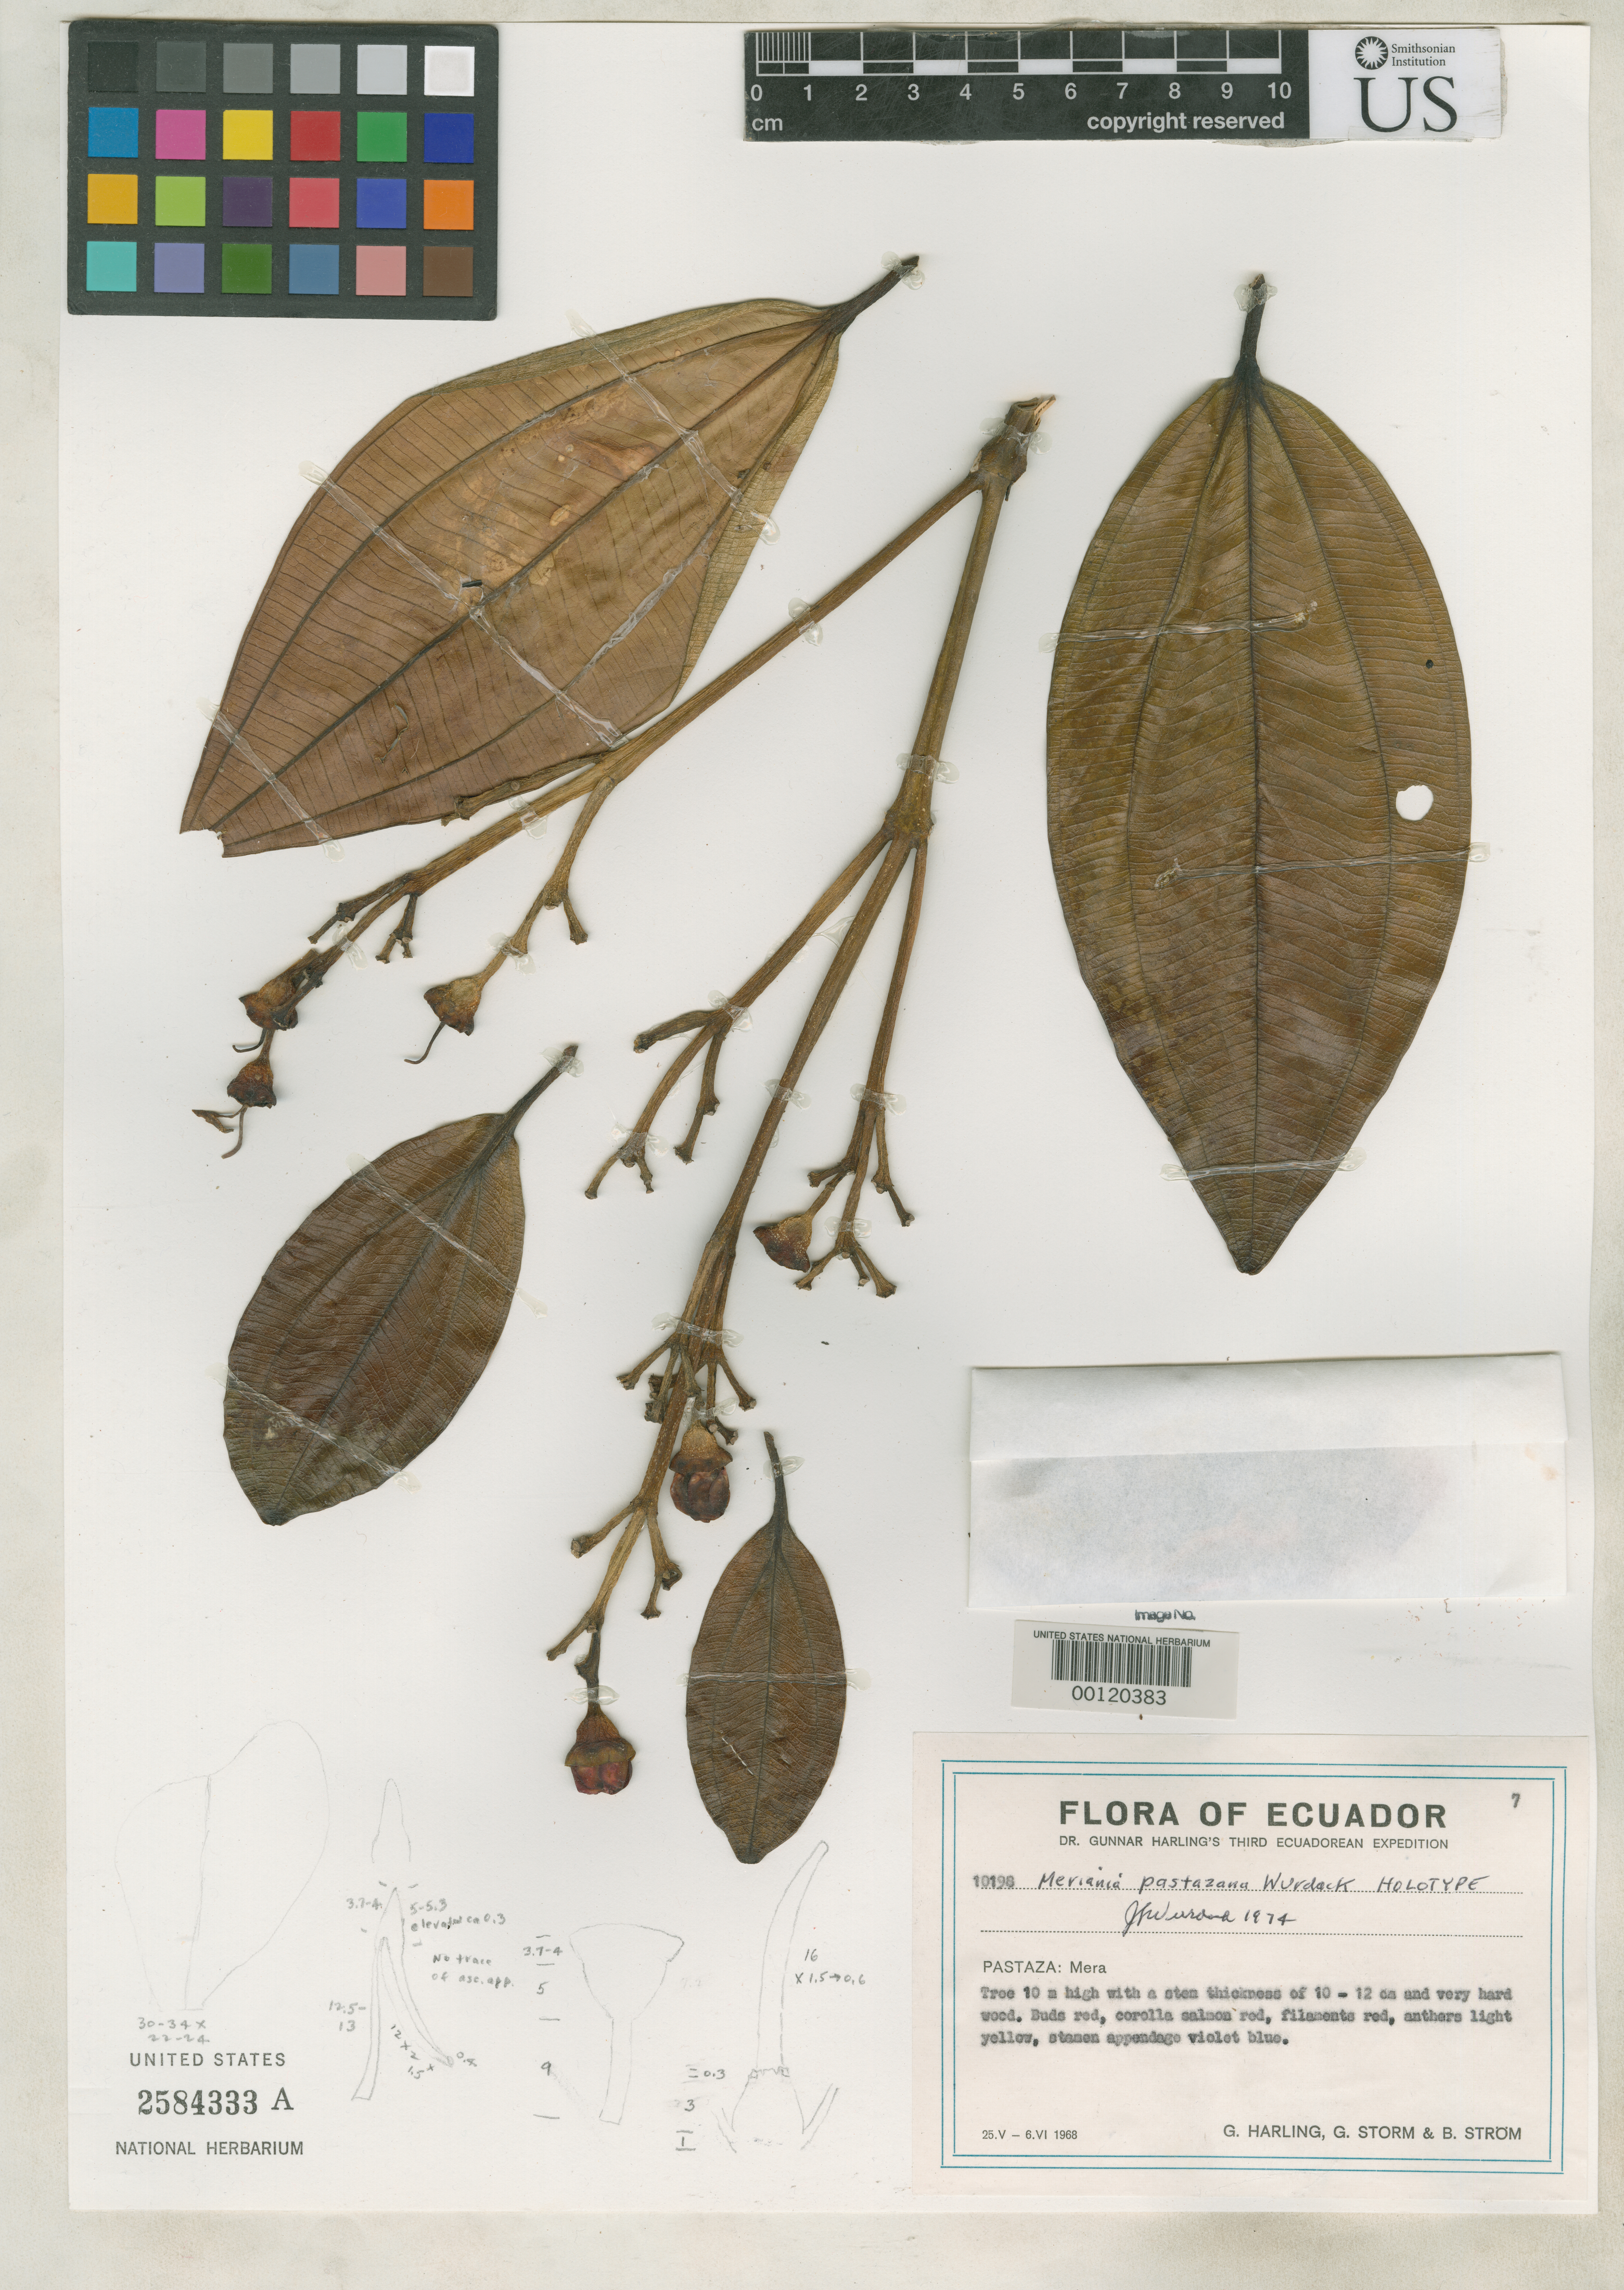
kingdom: Plantae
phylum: Tracheophyta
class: Magnoliopsida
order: Myrtales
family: Melastomataceae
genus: Meriania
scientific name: Meriania pastazana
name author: Wurdack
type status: Holotype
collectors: G. Harling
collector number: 10198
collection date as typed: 25 May 1968 to 06 Jun 1968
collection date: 1968-05-25/1968-06-06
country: Ecuador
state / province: Pastaza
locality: Mera.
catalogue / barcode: US 2584333A